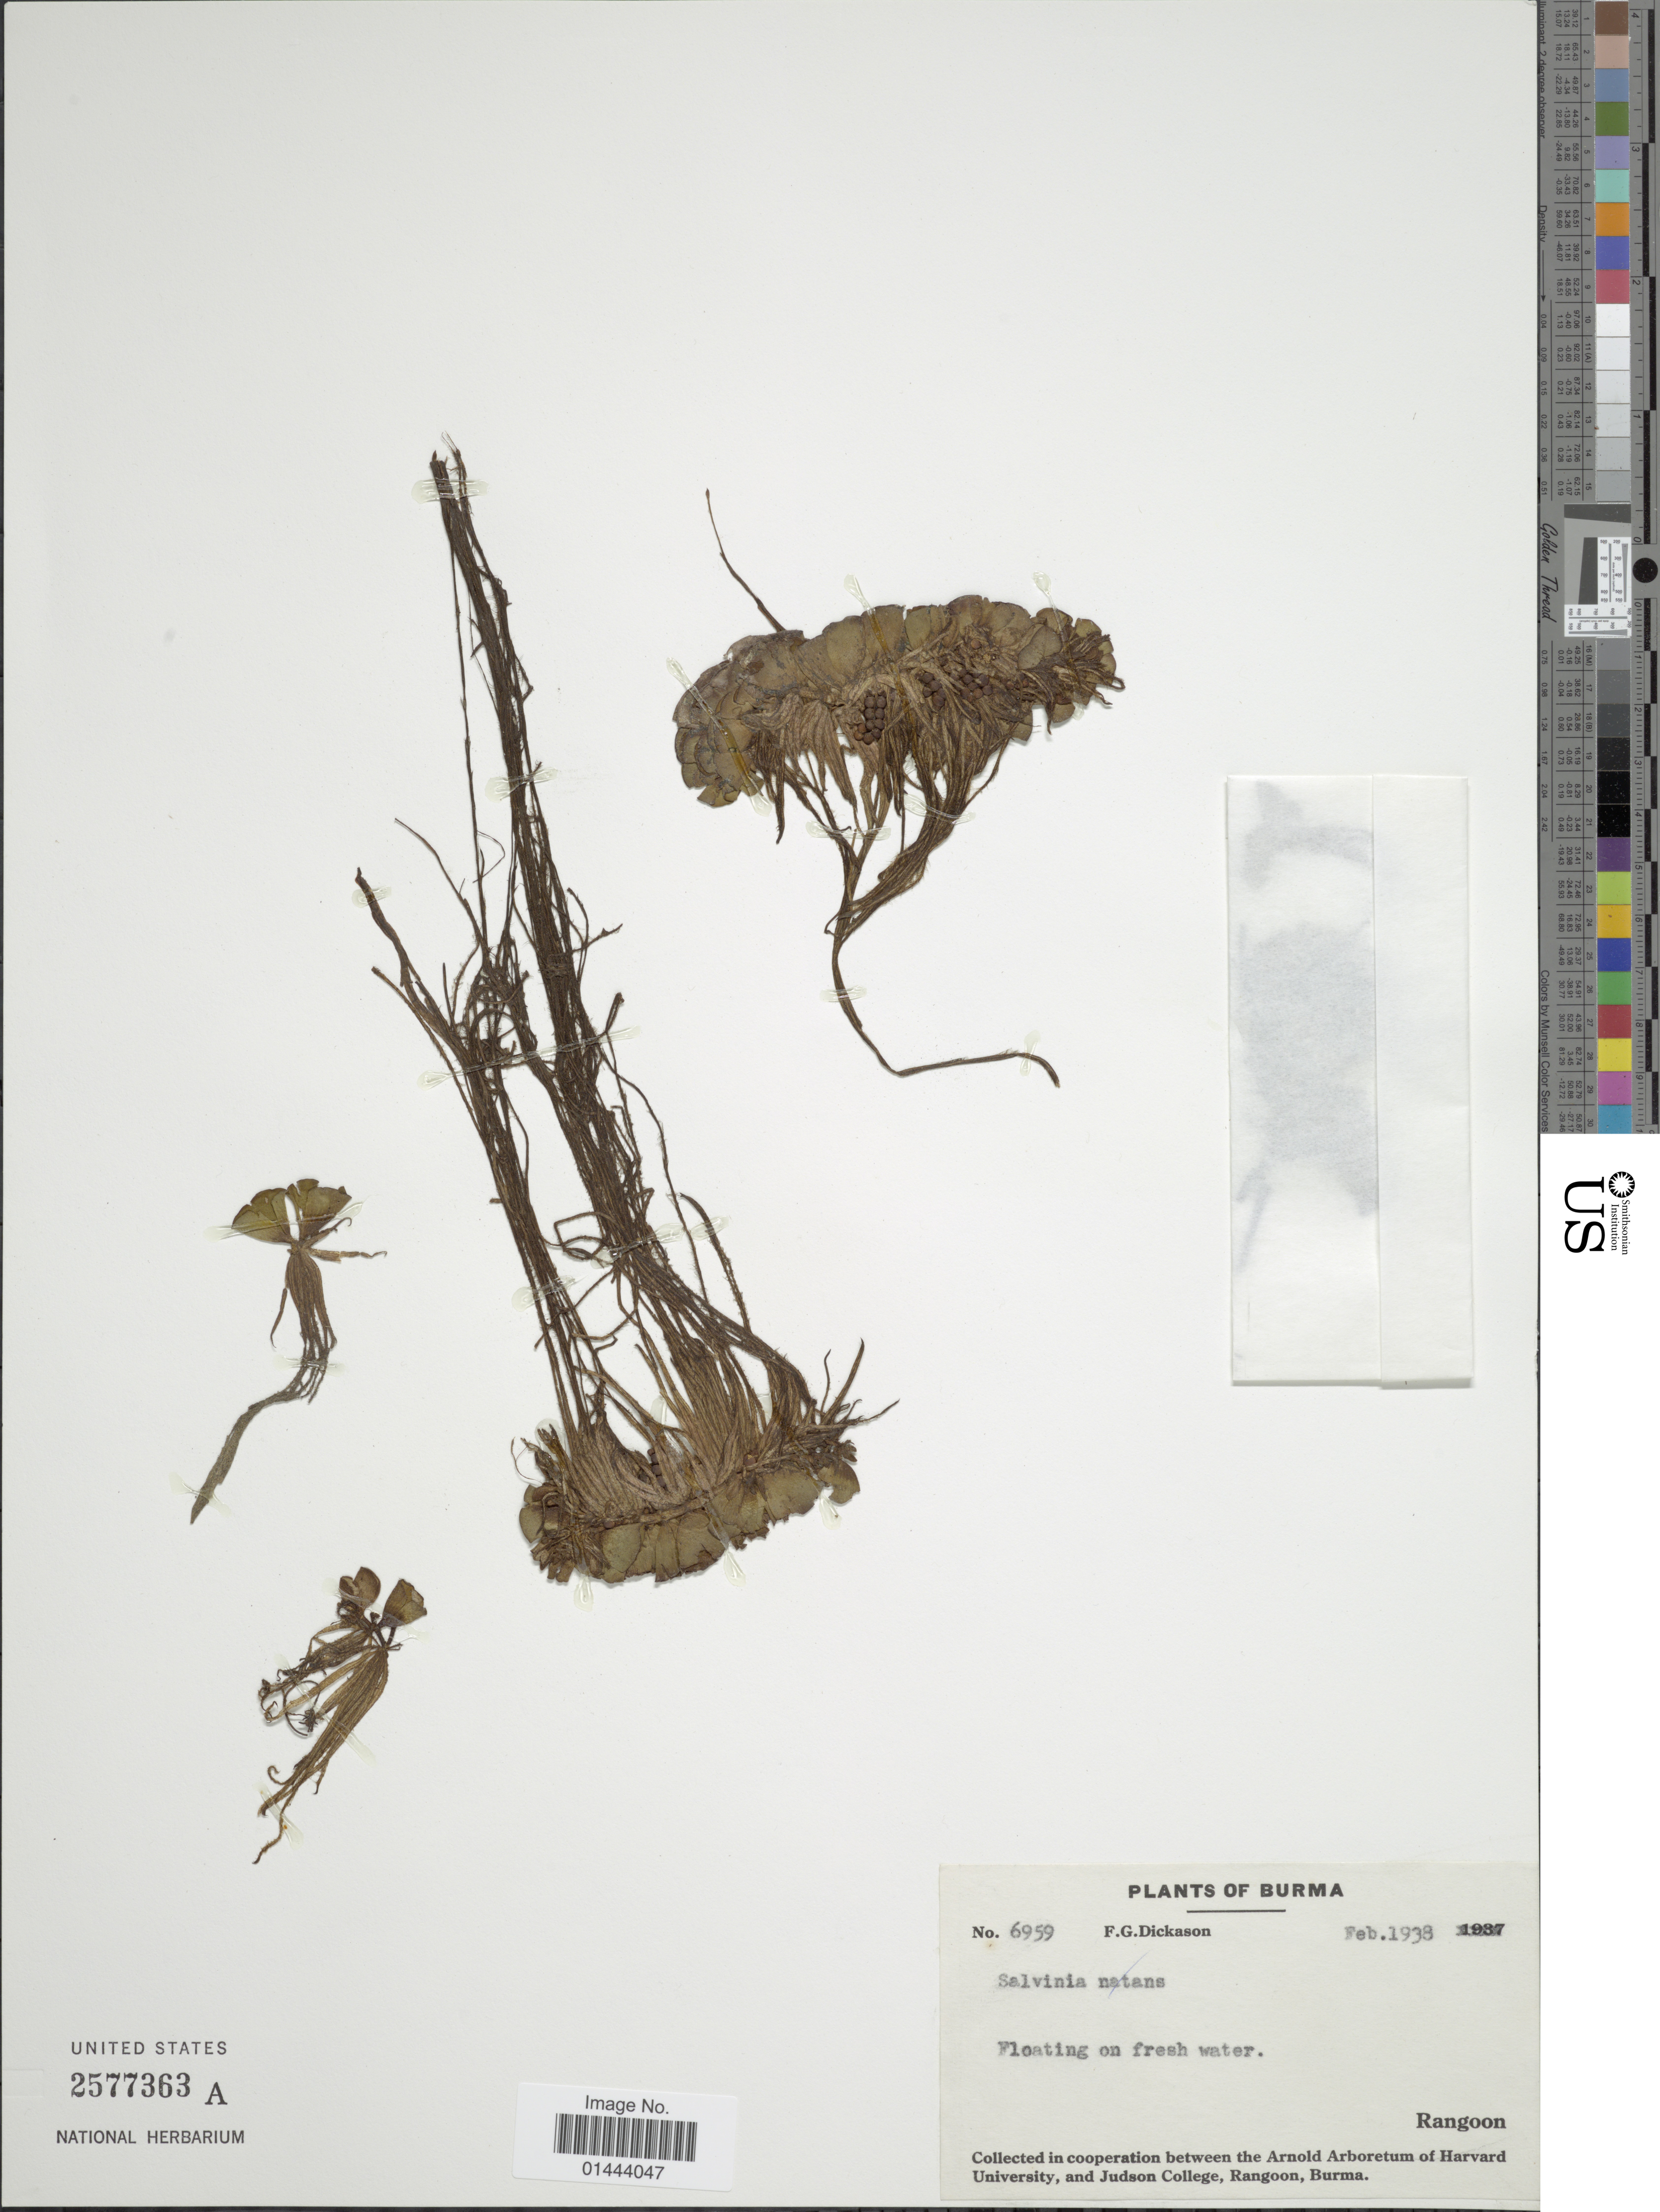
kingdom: Plantae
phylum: Tracheophyta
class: Polypodiopsida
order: Salviniales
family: Salviniaceae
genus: Salvinia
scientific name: Salvinia cucullata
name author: Roxb. ex Bory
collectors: F. Dickason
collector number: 6959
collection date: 1938-02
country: Myanmar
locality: Burma, floating on fresh water, Rangoon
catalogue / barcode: US 2577363A